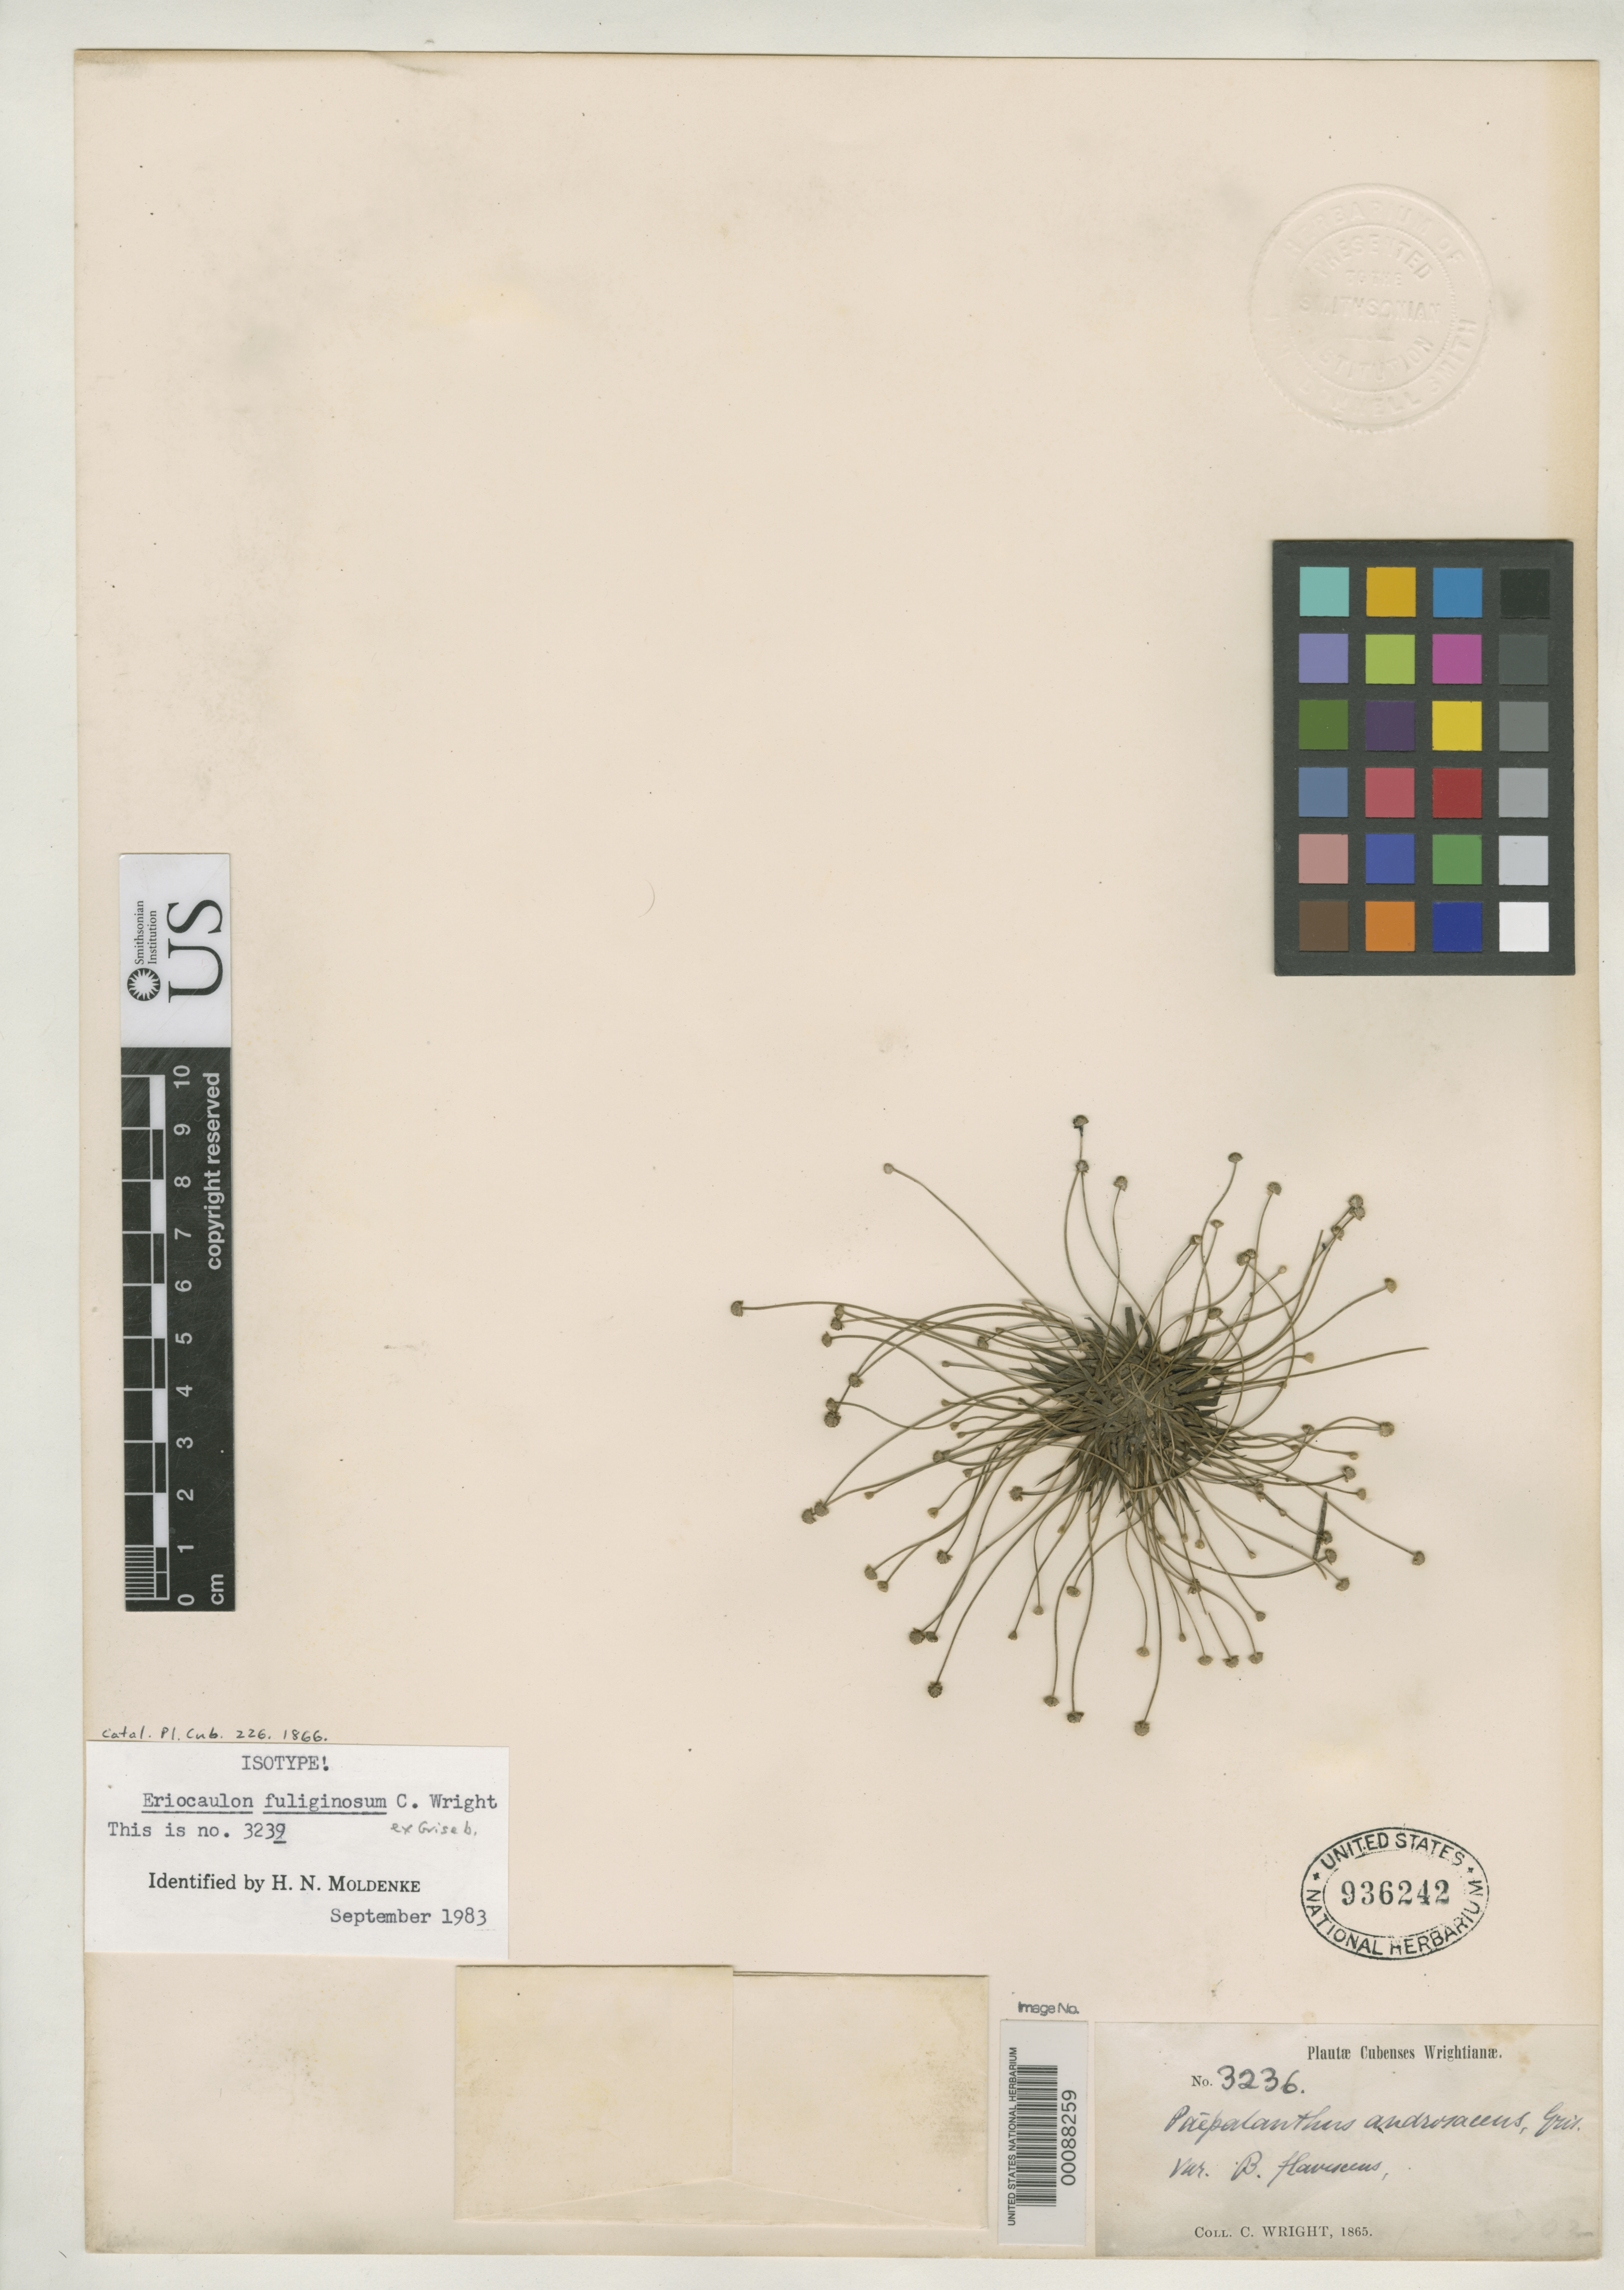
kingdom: Plantae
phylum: Tracheophyta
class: Liliopsida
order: Poales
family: Eriocaulaceae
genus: Eriocaulon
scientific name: Eriocaulon fuliginosum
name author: C. Wright ex Griseb.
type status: Isotype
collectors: C. Wright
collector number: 3239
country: Cuba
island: Greater Antilles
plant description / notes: Number on label is 3236, originally annotated as Paepalanthus androsaceus var. flavescens. Apparently mis-labeled or mis-numbered, annotated by H.N. Moldenke (1983), "This is no. 3239".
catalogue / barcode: US 936242